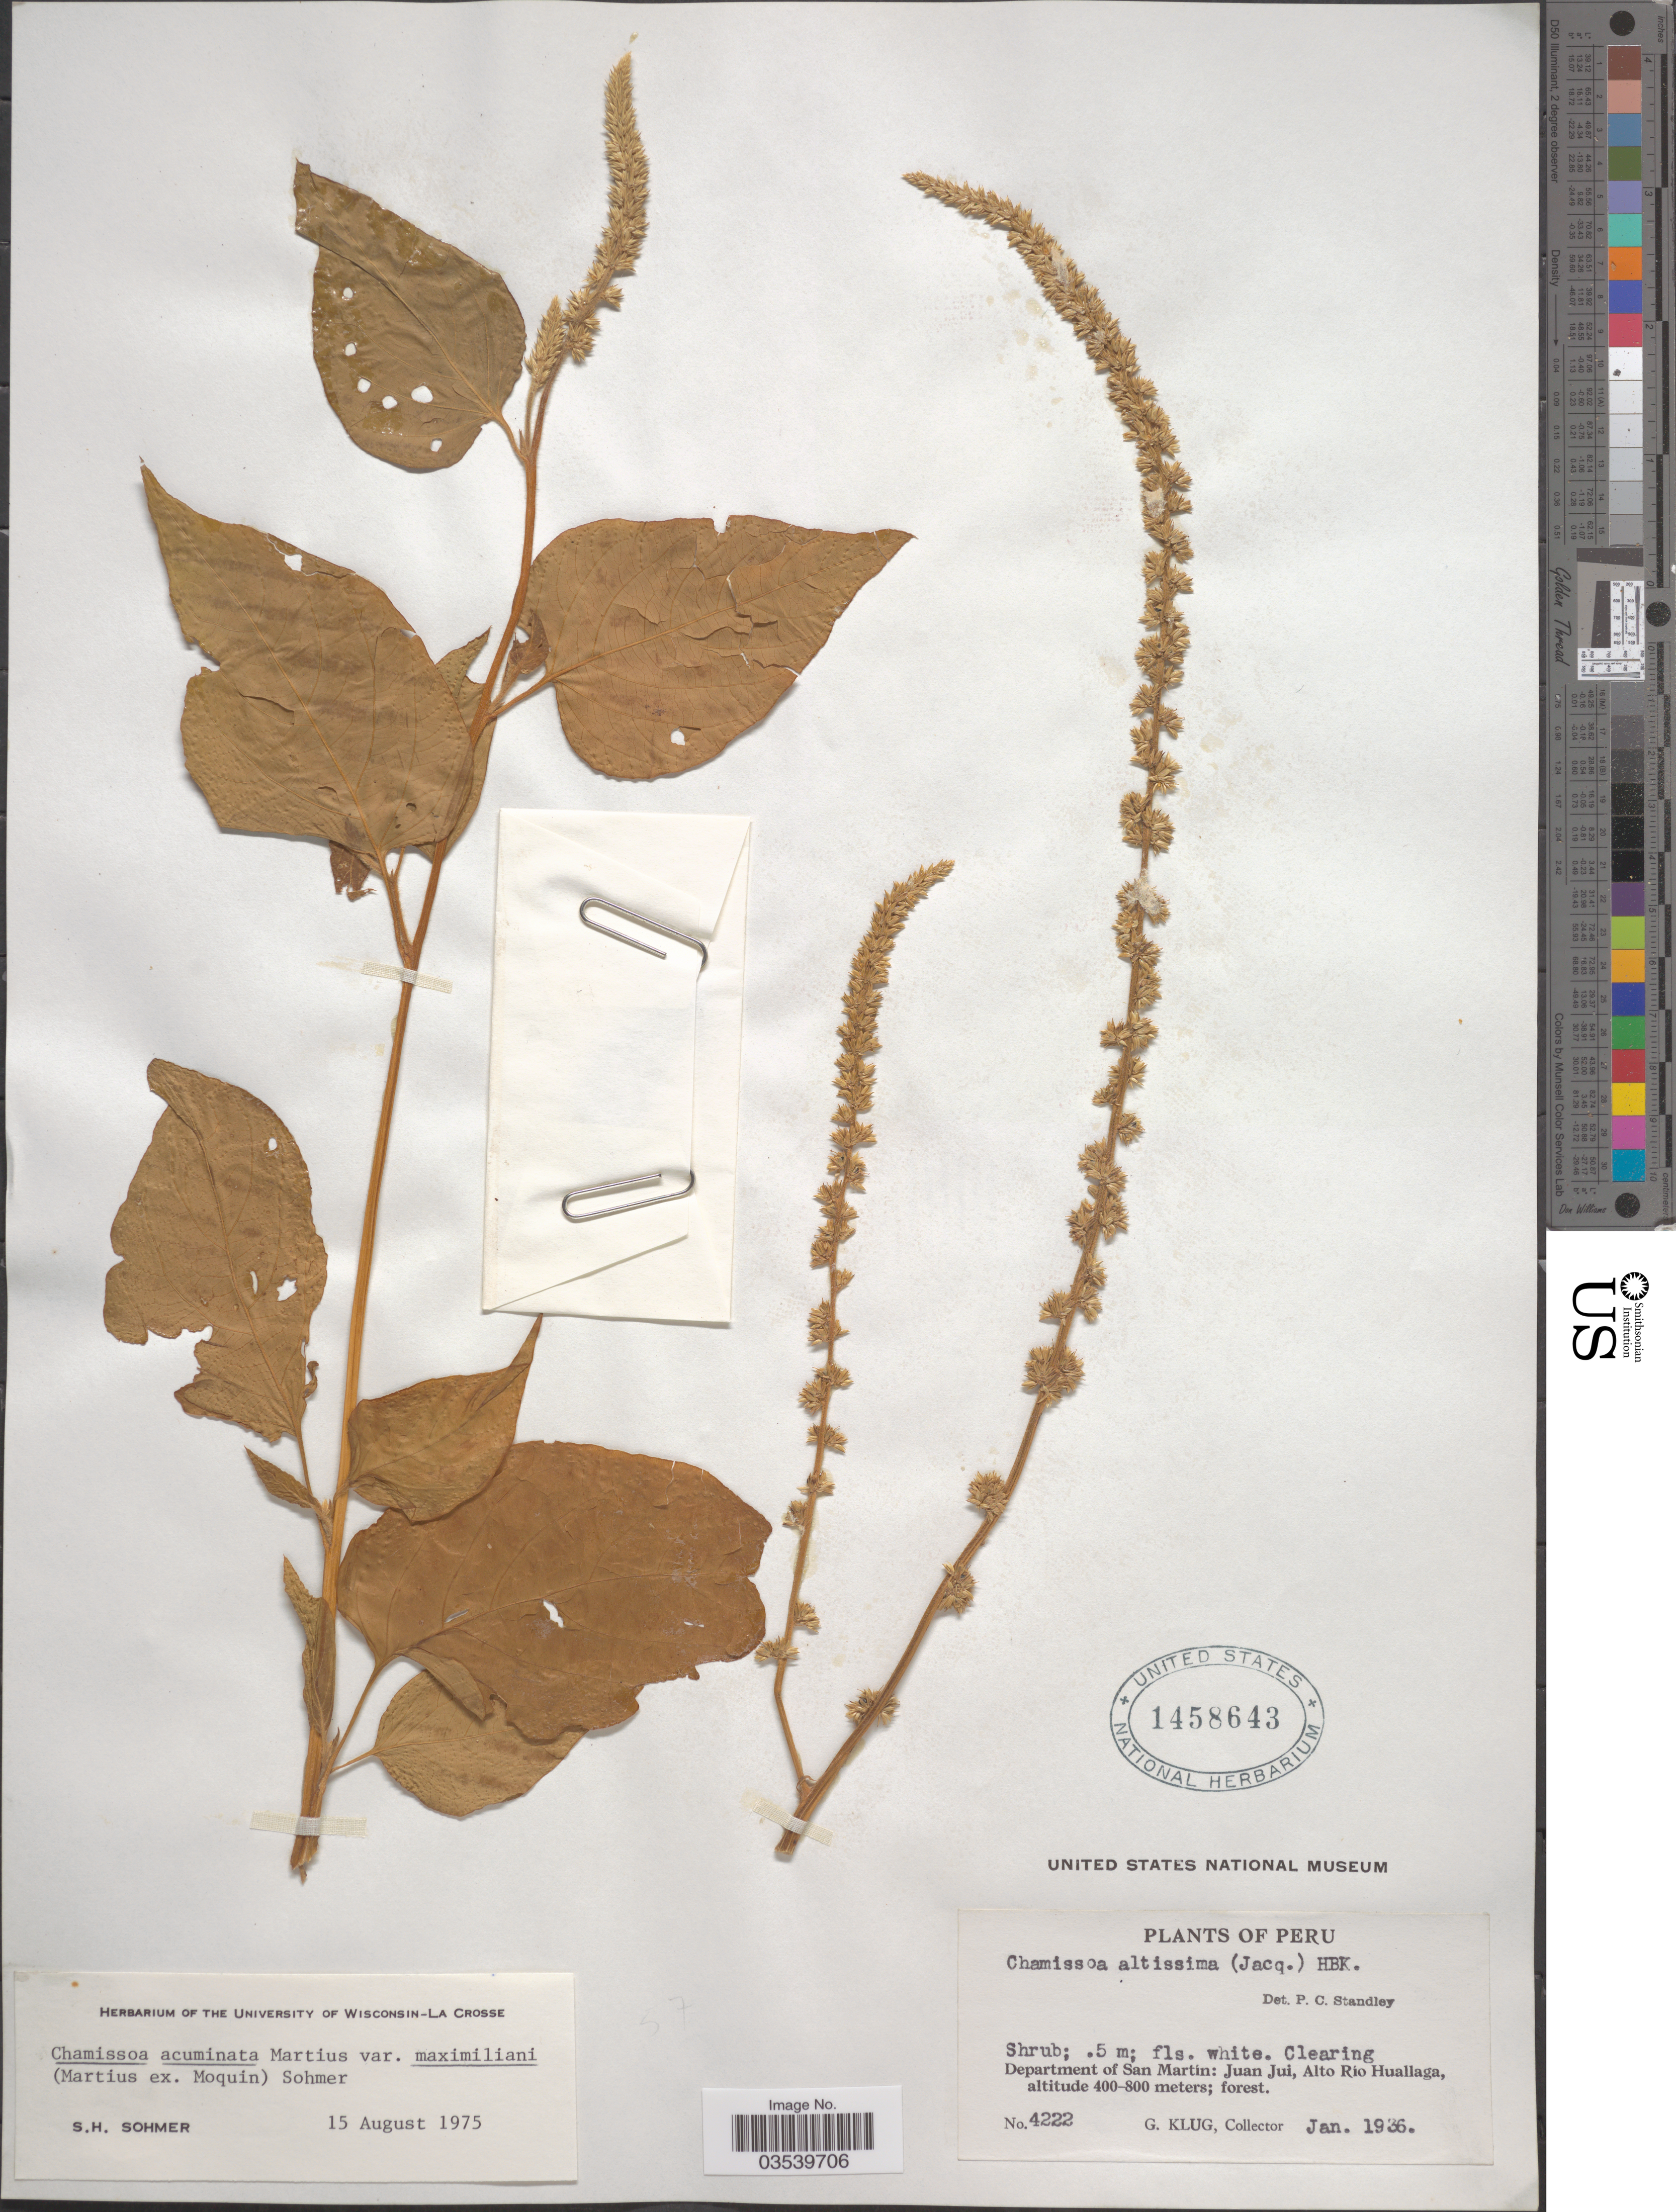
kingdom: Plantae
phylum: Tracheophyta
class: Magnoliopsida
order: Caryophyllales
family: Amaranthaceae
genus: Chamissoa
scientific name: Chamissoa acuminata var. maximiliani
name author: (Mart. ex Moq.) Sohmer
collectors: G. Klug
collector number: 4222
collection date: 1936-01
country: Peru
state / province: San Martín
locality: Department of San Martín: Juan Jui, Alto Río Huallaga.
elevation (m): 400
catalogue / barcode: US 1458643